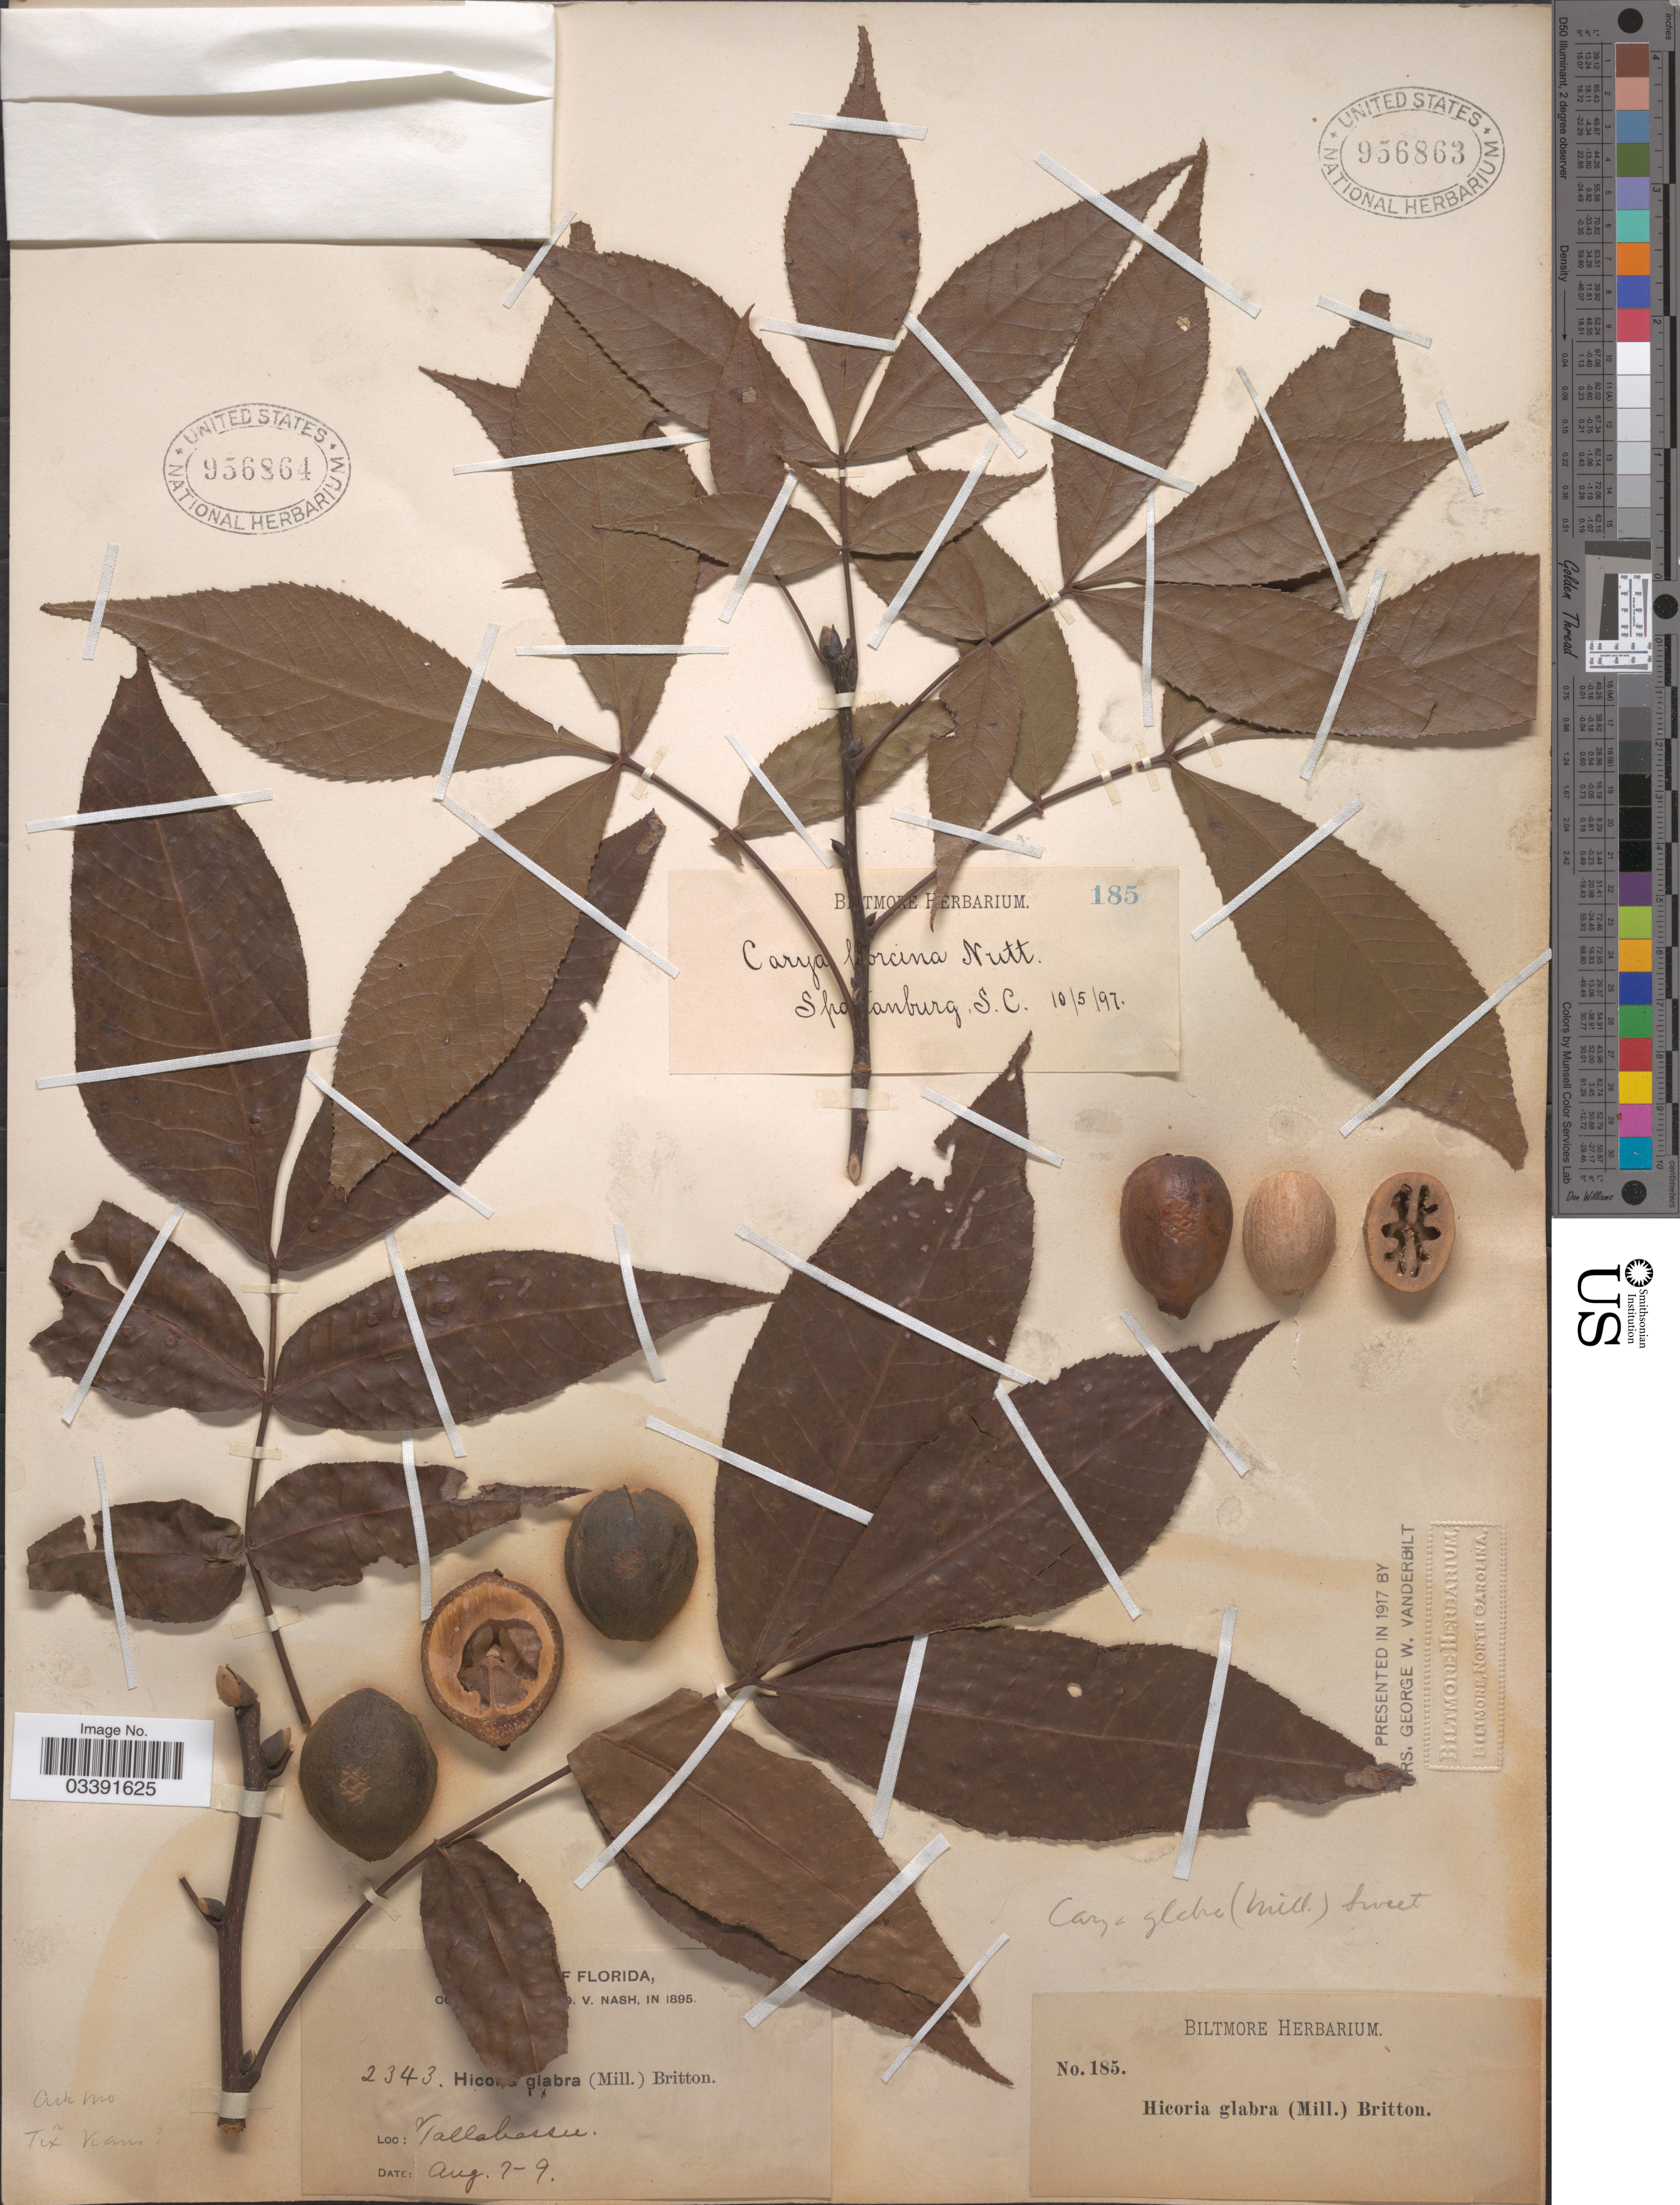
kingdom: Plantae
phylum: Tracheophyta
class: Magnoliopsida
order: Fagales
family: Juglandaceae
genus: Carya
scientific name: Carya glabra var. glabra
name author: (Mill.) Sweet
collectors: G. V. Nash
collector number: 2343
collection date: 1895-08-07/1895-08-09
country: United States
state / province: Florida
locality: Tallahassee.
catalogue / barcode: US 956864